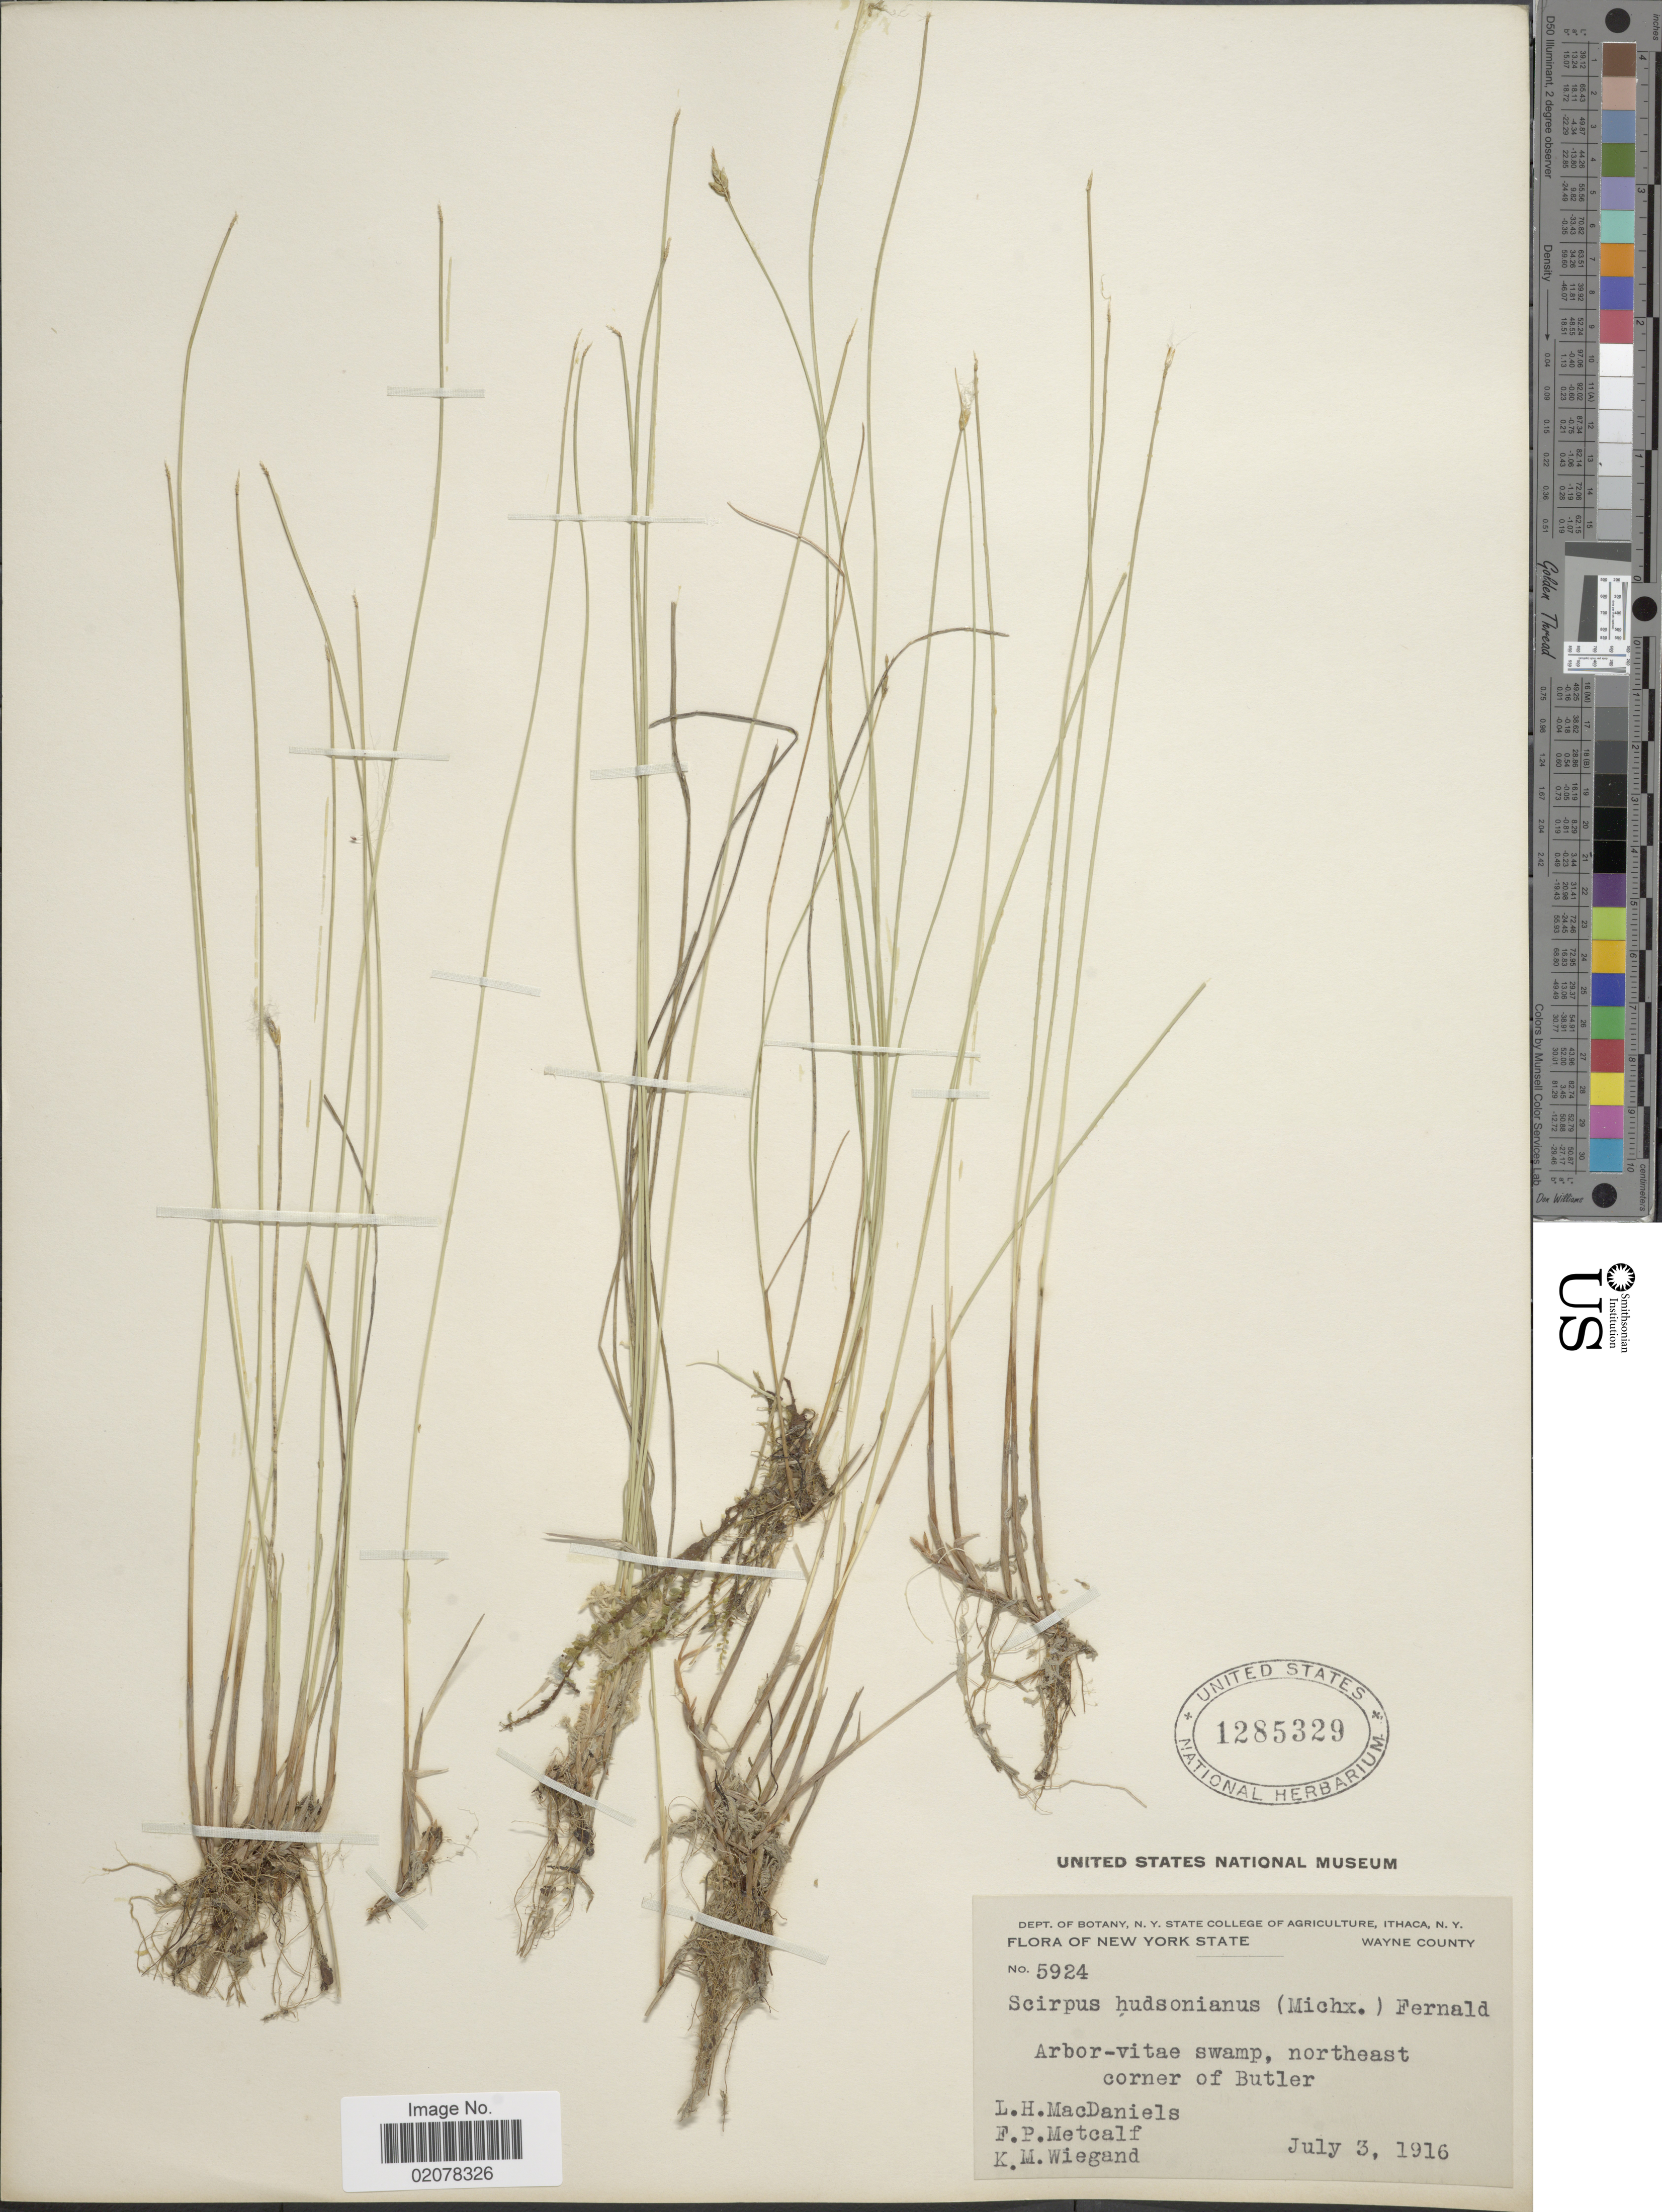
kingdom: Plantae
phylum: Tracheophyta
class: Liliopsida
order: Poales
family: Cyperaceae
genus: Trichophorum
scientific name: Trichophorum alpinum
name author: (L.) Pers.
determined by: Strong, M. T., (US), Smithsonian Institution - National Museum of Natural History (UNITED STATES)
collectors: L. H. MacDaniels, F. Metcalf & K. M. Wiegand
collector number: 5924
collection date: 1916-07-03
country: United States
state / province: New York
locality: Wayne County, arbor-vitae swamp, northeast corner of Butler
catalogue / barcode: US 12853629